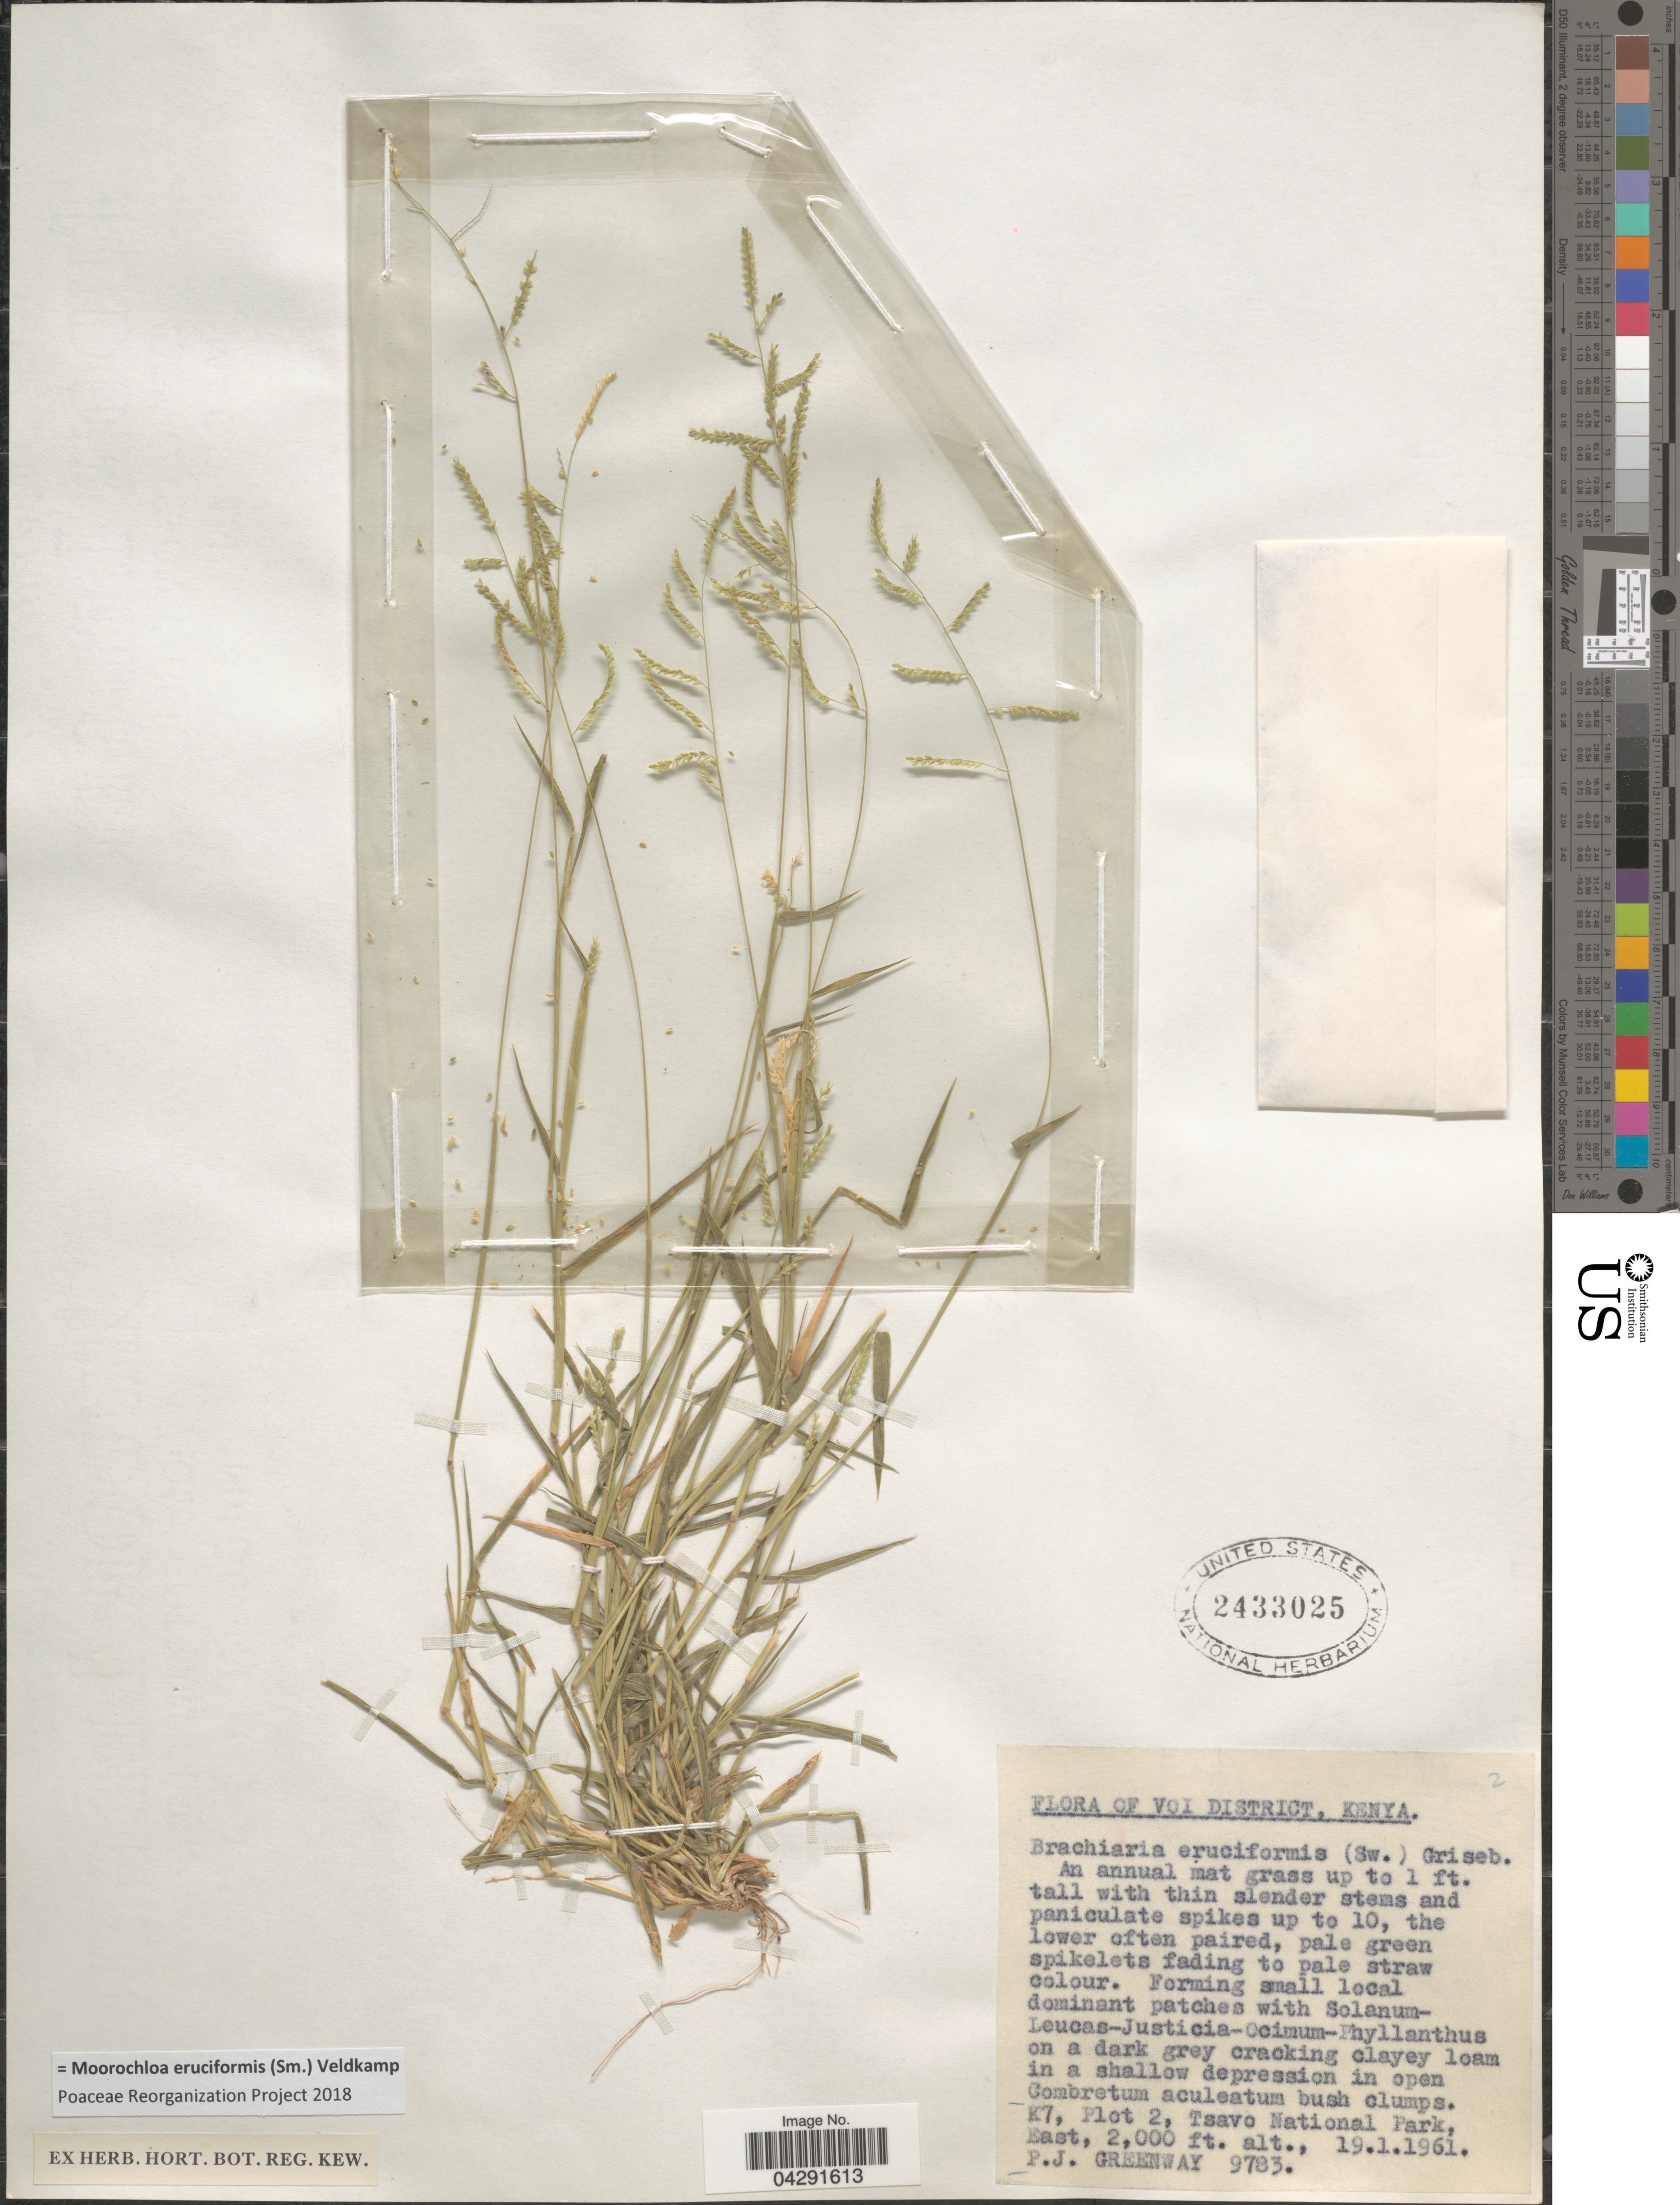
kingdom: Plantae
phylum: Tracheophyta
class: Liliopsida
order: Poales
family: Poaceae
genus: Moorochloa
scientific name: Moorochloa eruciformis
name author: (Sm.) Veldkamp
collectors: P. J. Greenway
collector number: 9783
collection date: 1961-01-19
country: Kenya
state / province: Taita Taveta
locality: Voi District. K7, Plot 2, Tsavo National Park, East.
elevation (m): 610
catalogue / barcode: US 2433025